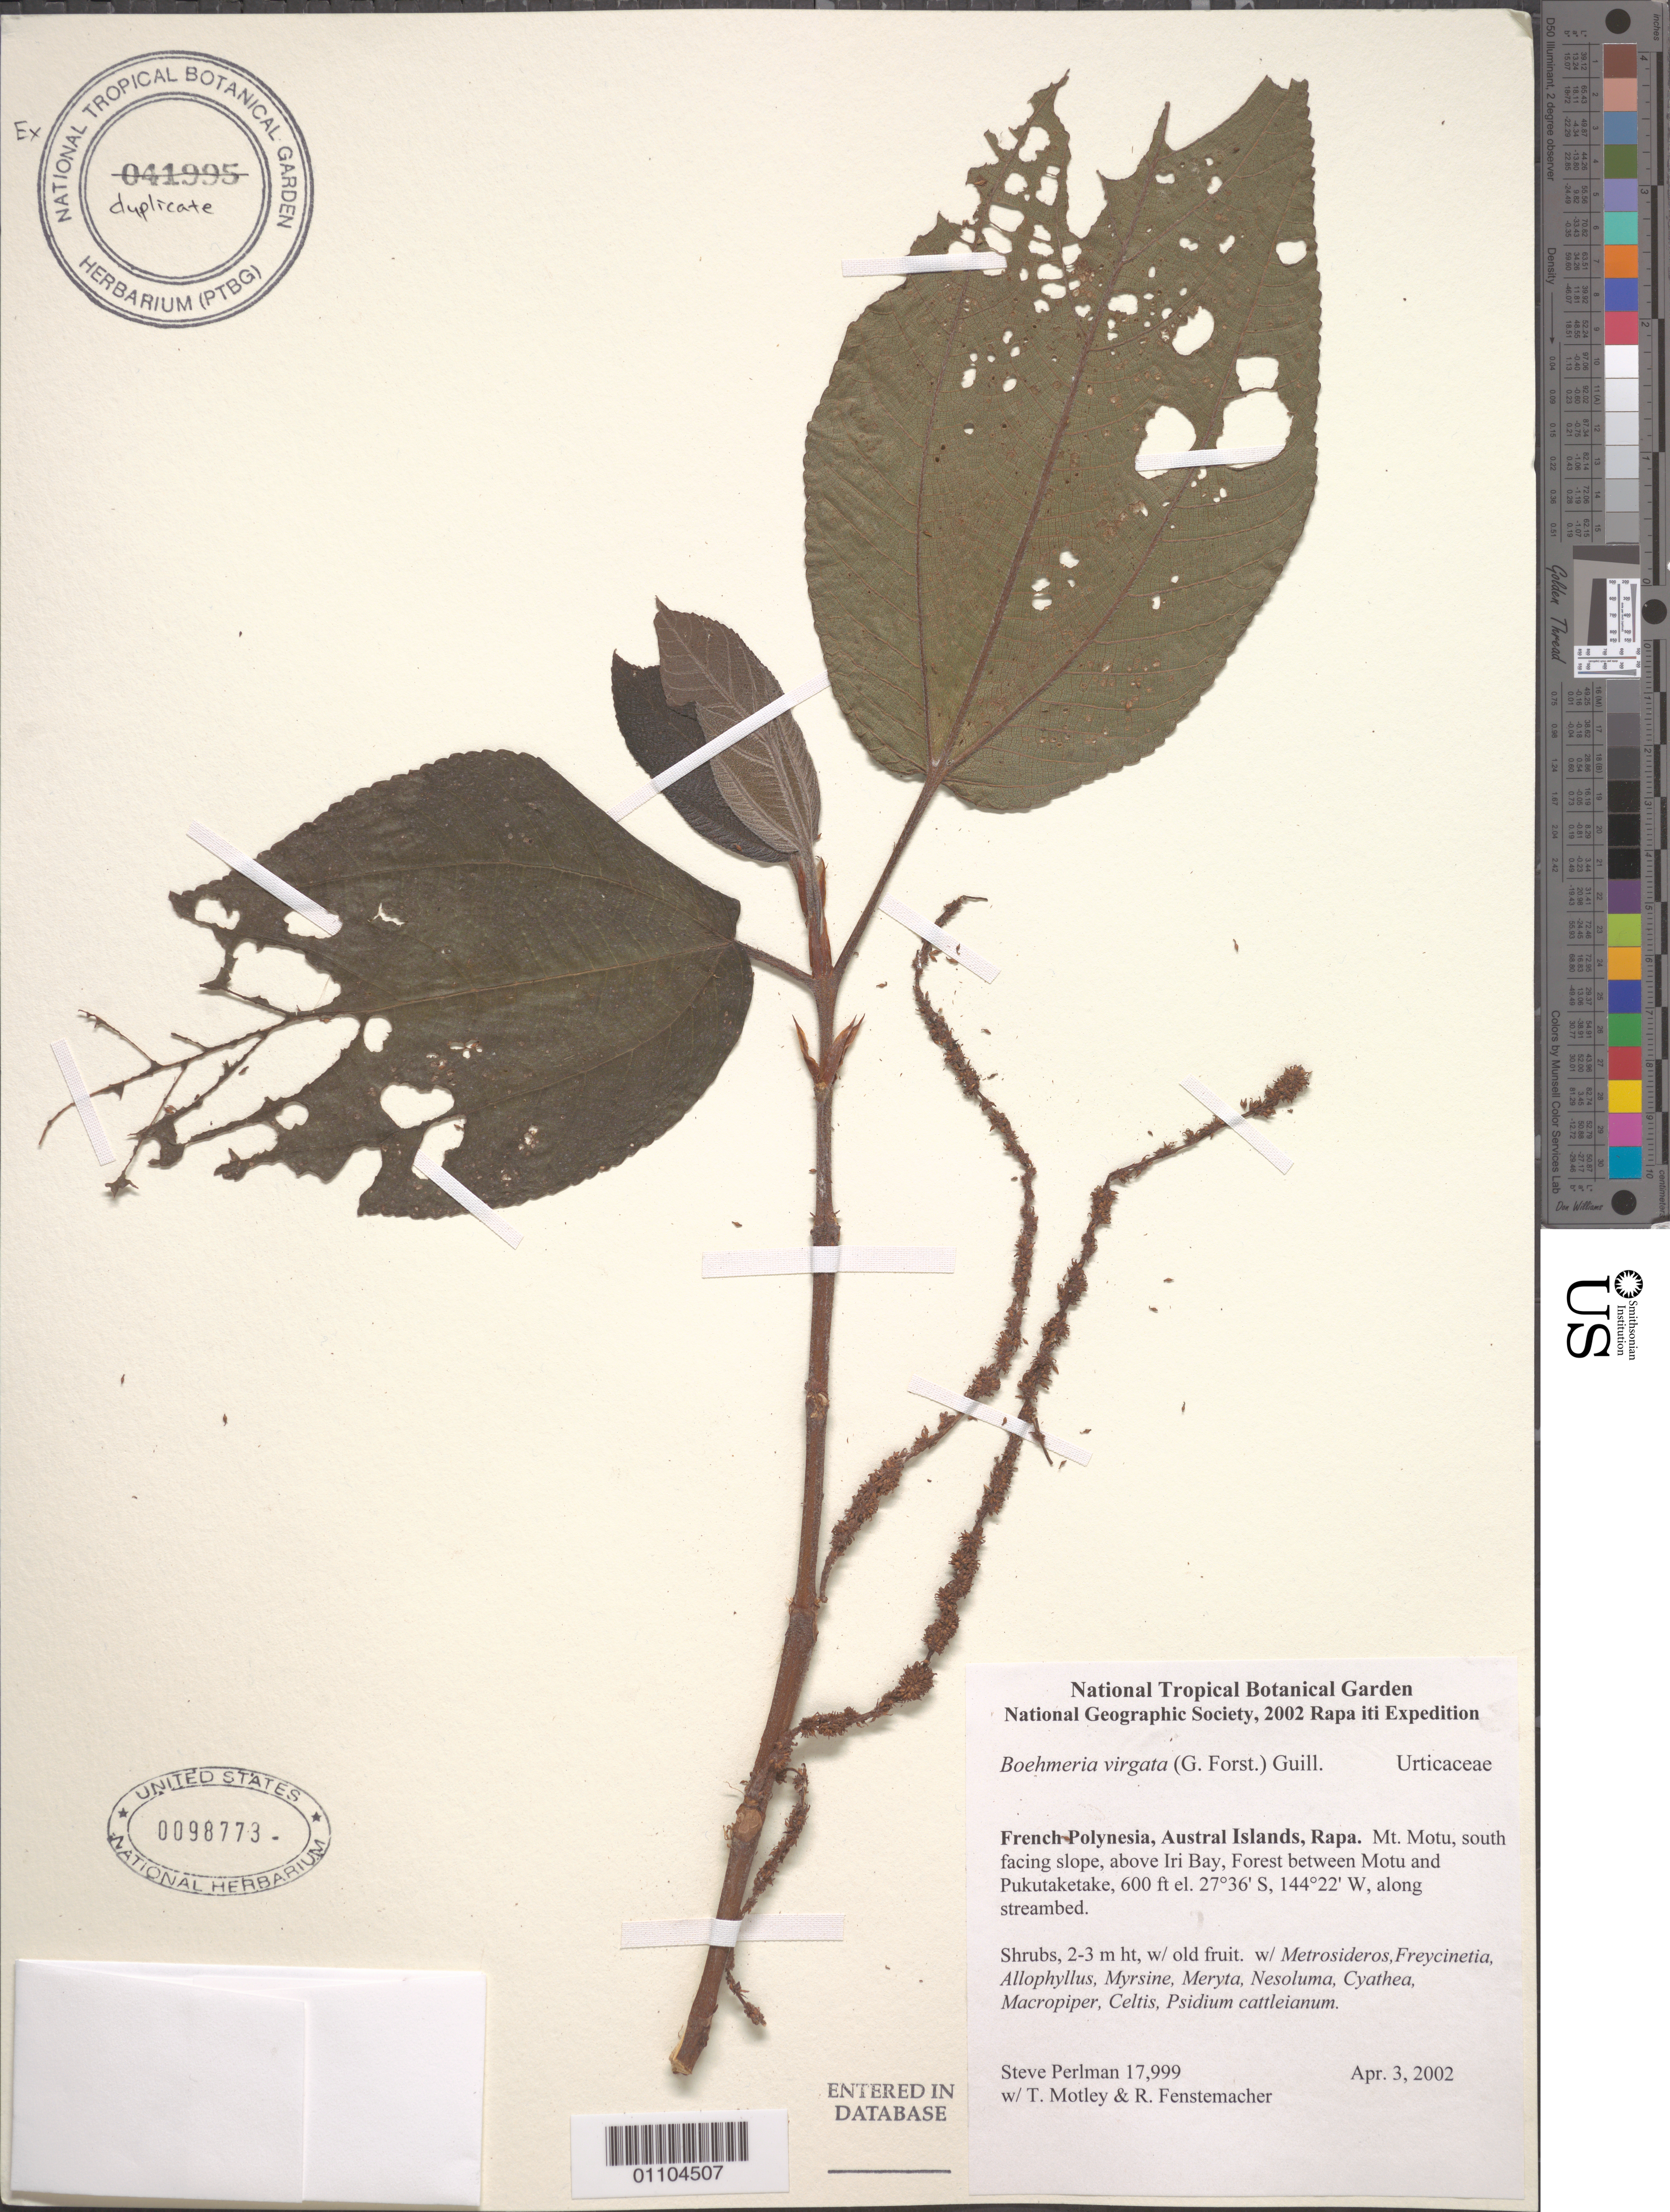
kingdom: Plantae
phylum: Tracheophyta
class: Magnoliopsida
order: Rosales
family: Urticaceae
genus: Boehmeria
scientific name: Boehmeria virgata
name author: (G. Forst.) Guill.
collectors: S. P. Perlman & R. Fenstemacher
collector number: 17999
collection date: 2002-04-03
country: French Polynesia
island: Rapa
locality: Forest between Motu and Pukutaketake, Mt. Motu, south facing slope, above Iri Bay, Rapa, Austral Islands.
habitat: Along streambed.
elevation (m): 183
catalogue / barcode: US 98773